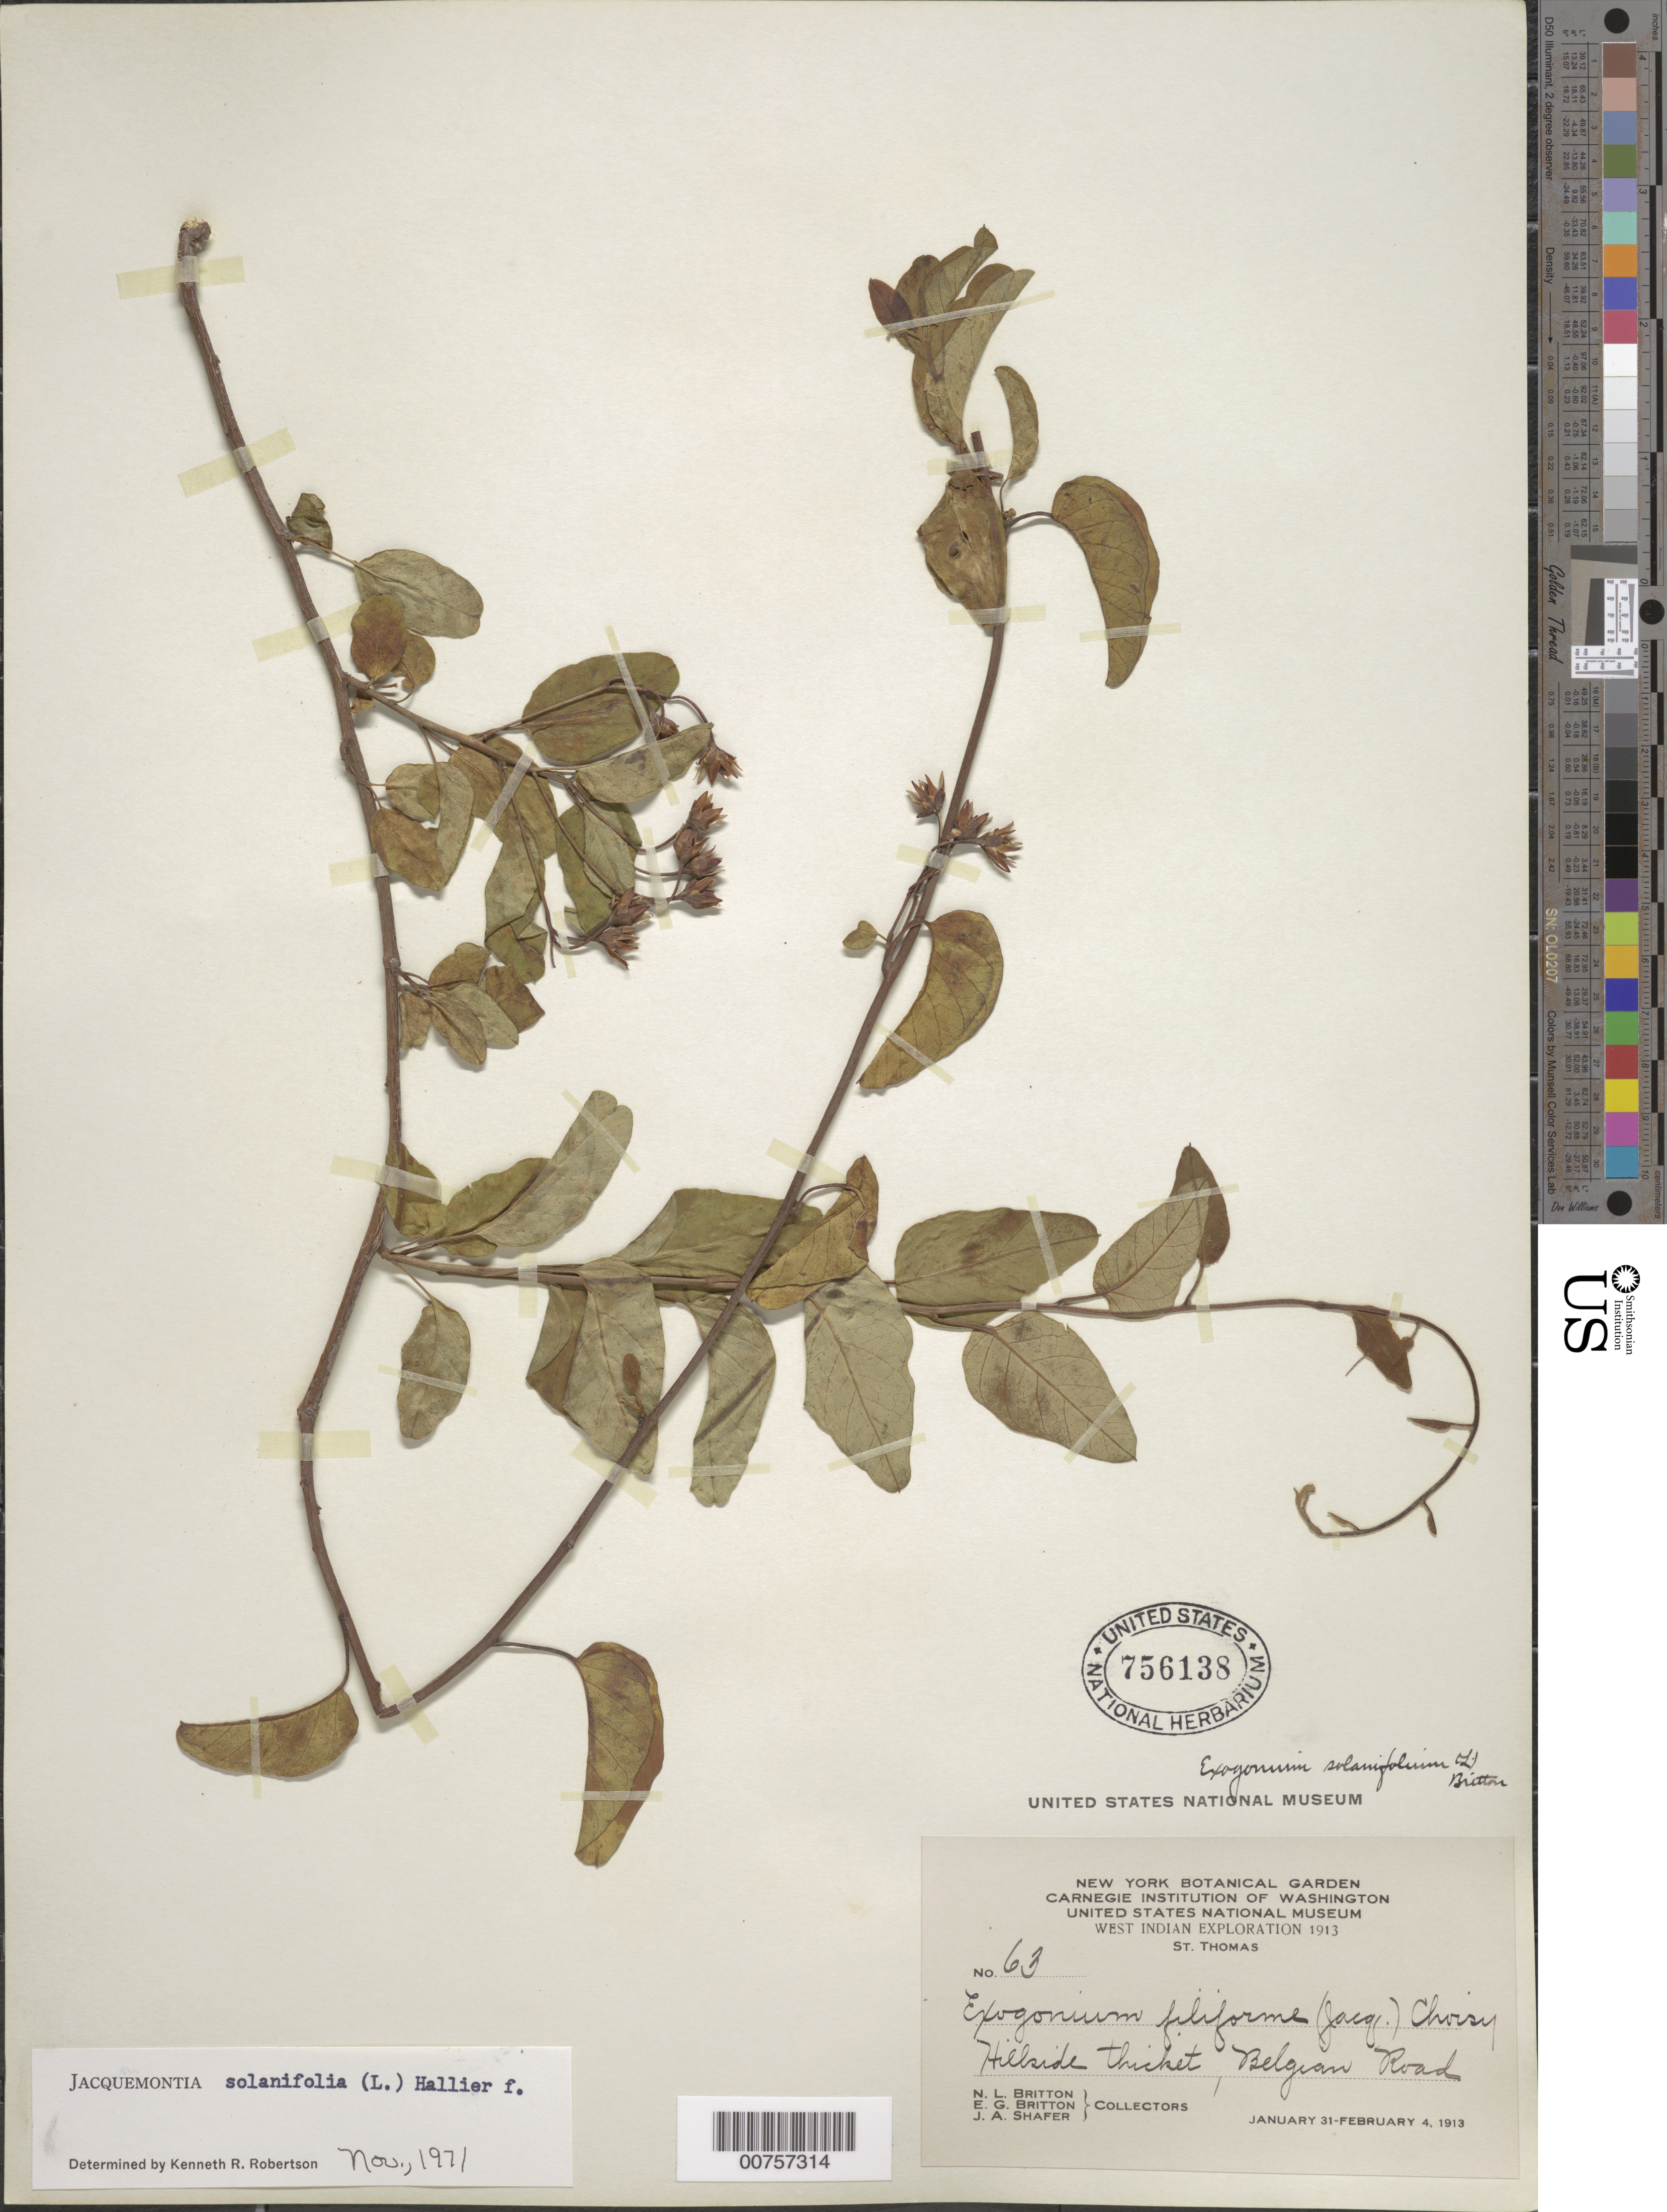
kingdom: Plantae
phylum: Tracheophyta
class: Magnoliopsida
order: Solanales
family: Convolvulaceae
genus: Jacquemontia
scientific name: Jacquemontia solanifolia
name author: (L.) Hallier f.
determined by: Robertson, K. R.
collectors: N. Britton, E. G. Britton & J. A. Shafer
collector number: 63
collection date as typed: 31 Jan 1913 to 04 Feb 1913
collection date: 1913-01-31/1913-02-04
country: U.S. Virgin Islands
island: St. Thomas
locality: Belgian Road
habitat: Hillside thicket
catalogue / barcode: US 756138